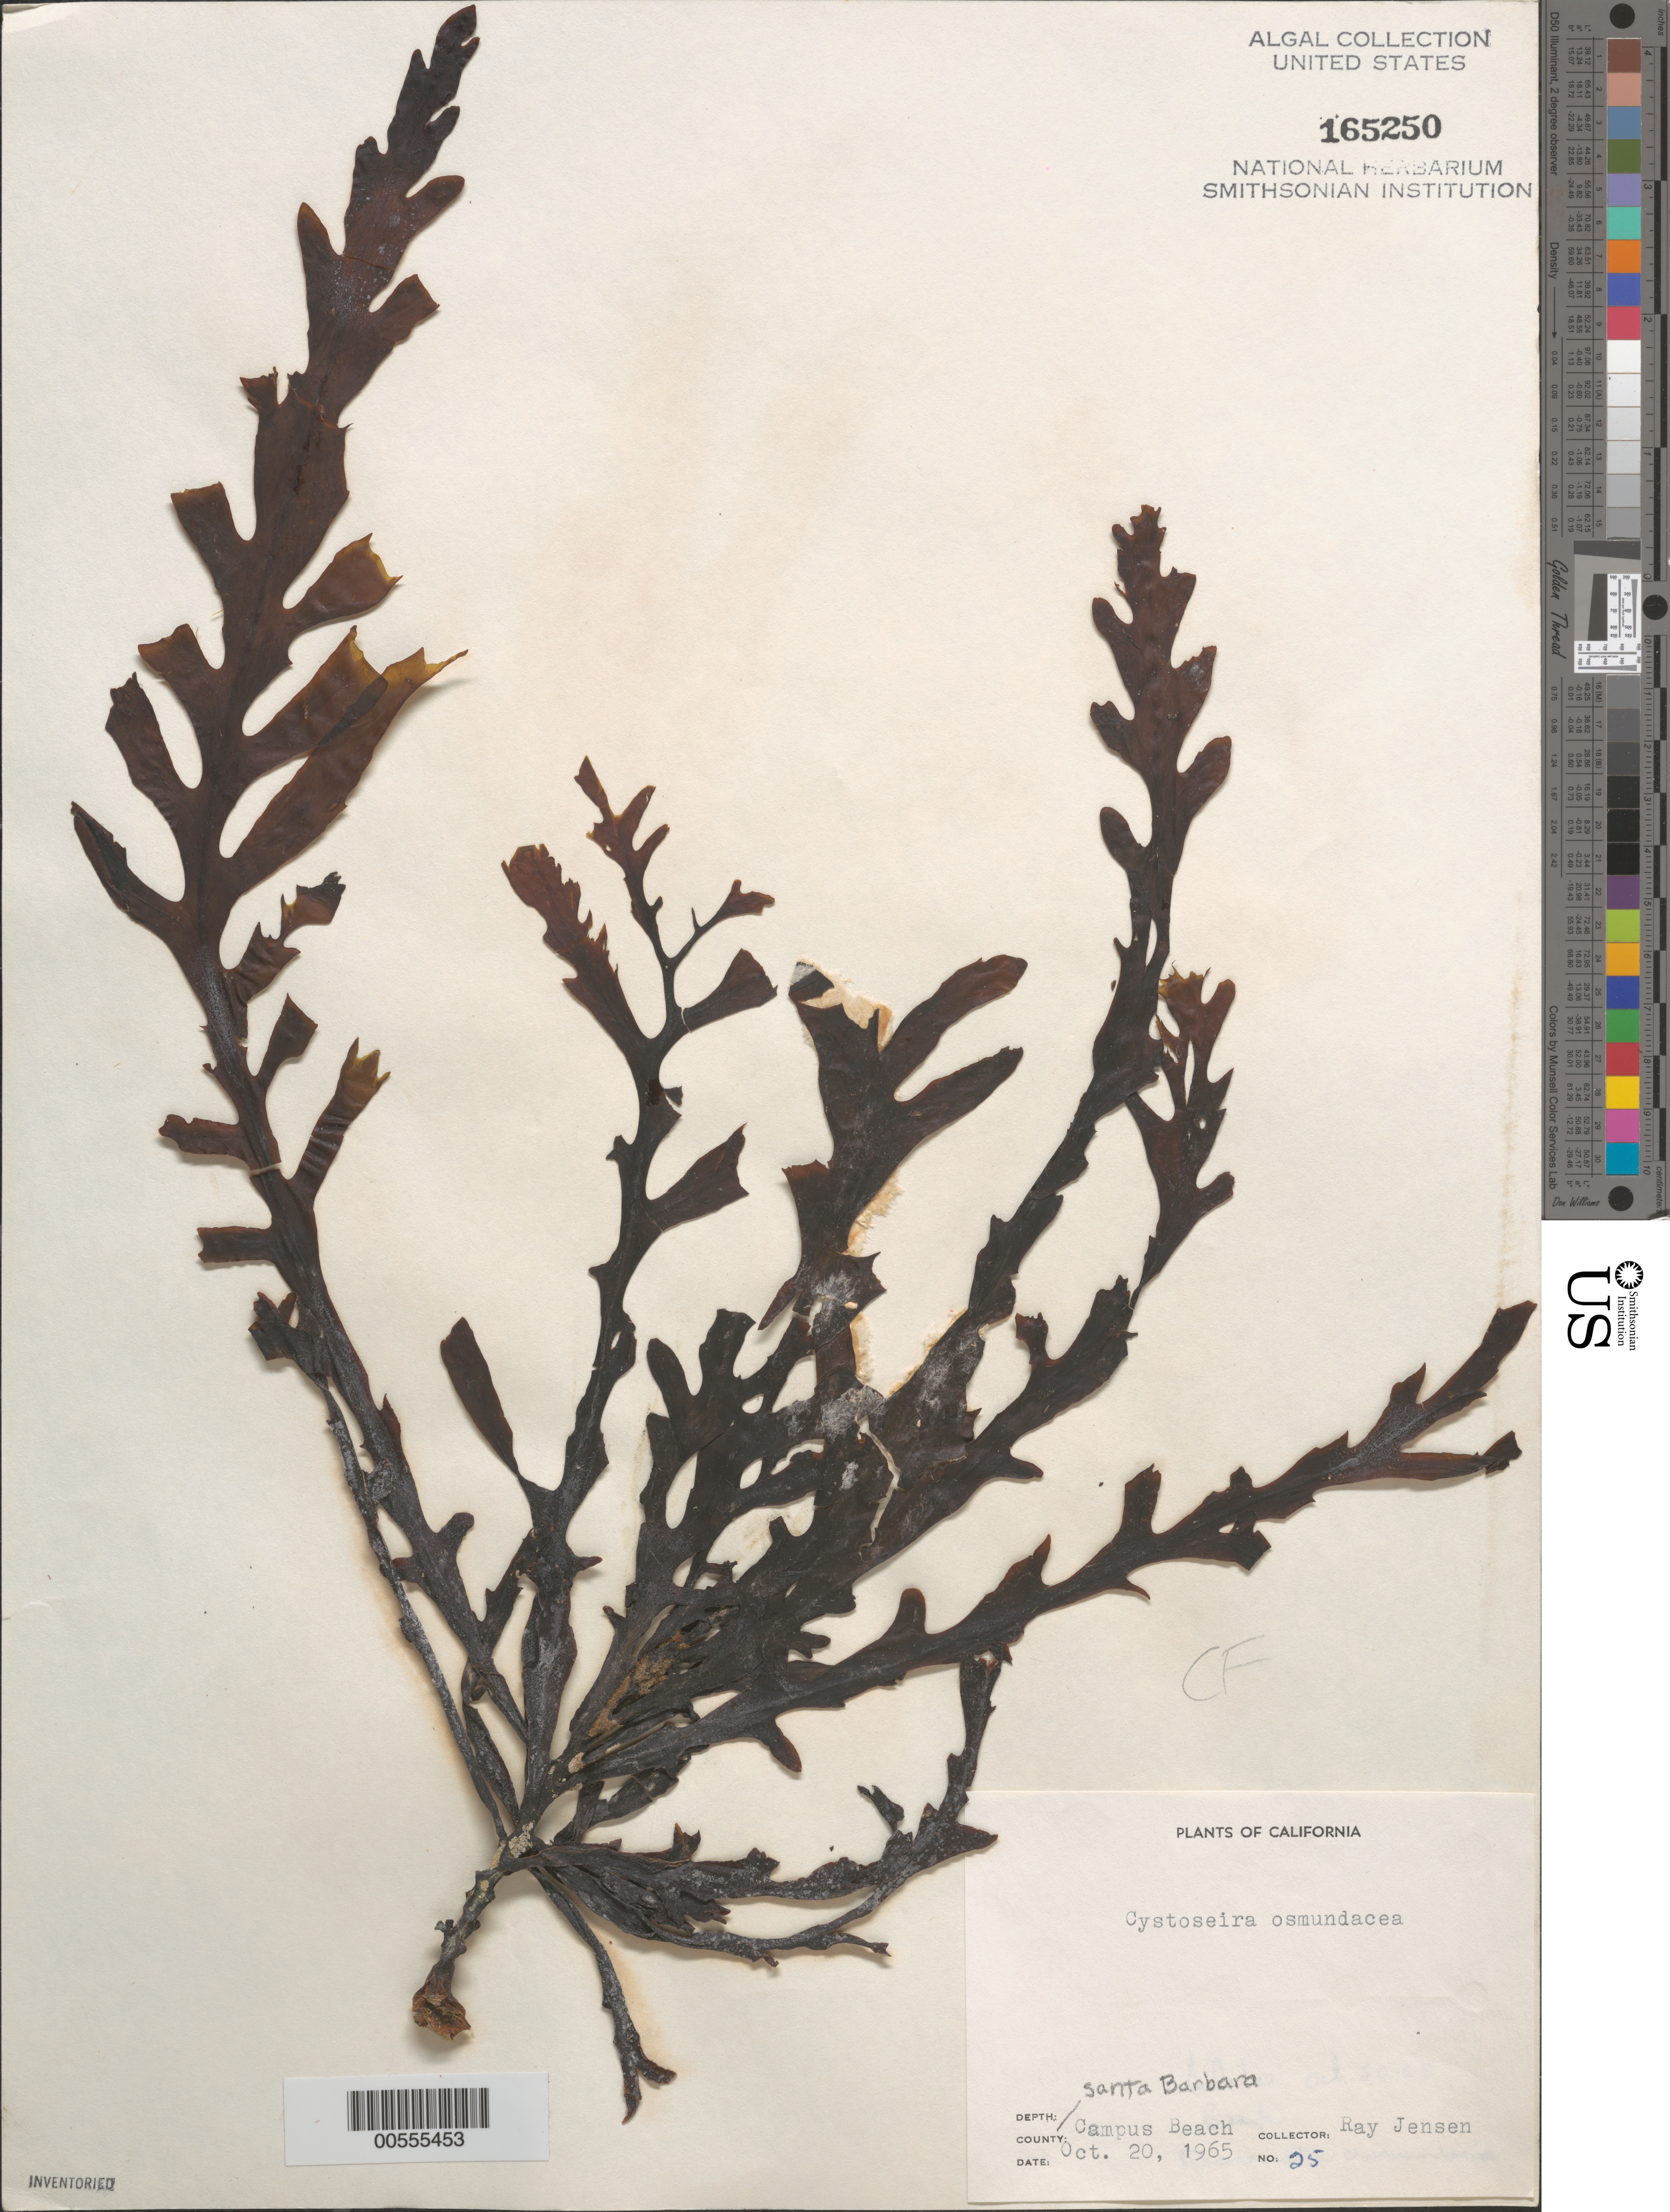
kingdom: Chromista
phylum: Ochrophyta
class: Phaeophyceae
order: Fucales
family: Sargassaceae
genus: Cystoseira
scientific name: Cystoseira osmundacea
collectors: R. Jensen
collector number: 25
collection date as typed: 20 Oct 1965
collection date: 1965-10-20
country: United States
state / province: California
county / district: Santa Barbara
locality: Campus Beach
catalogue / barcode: US 165250